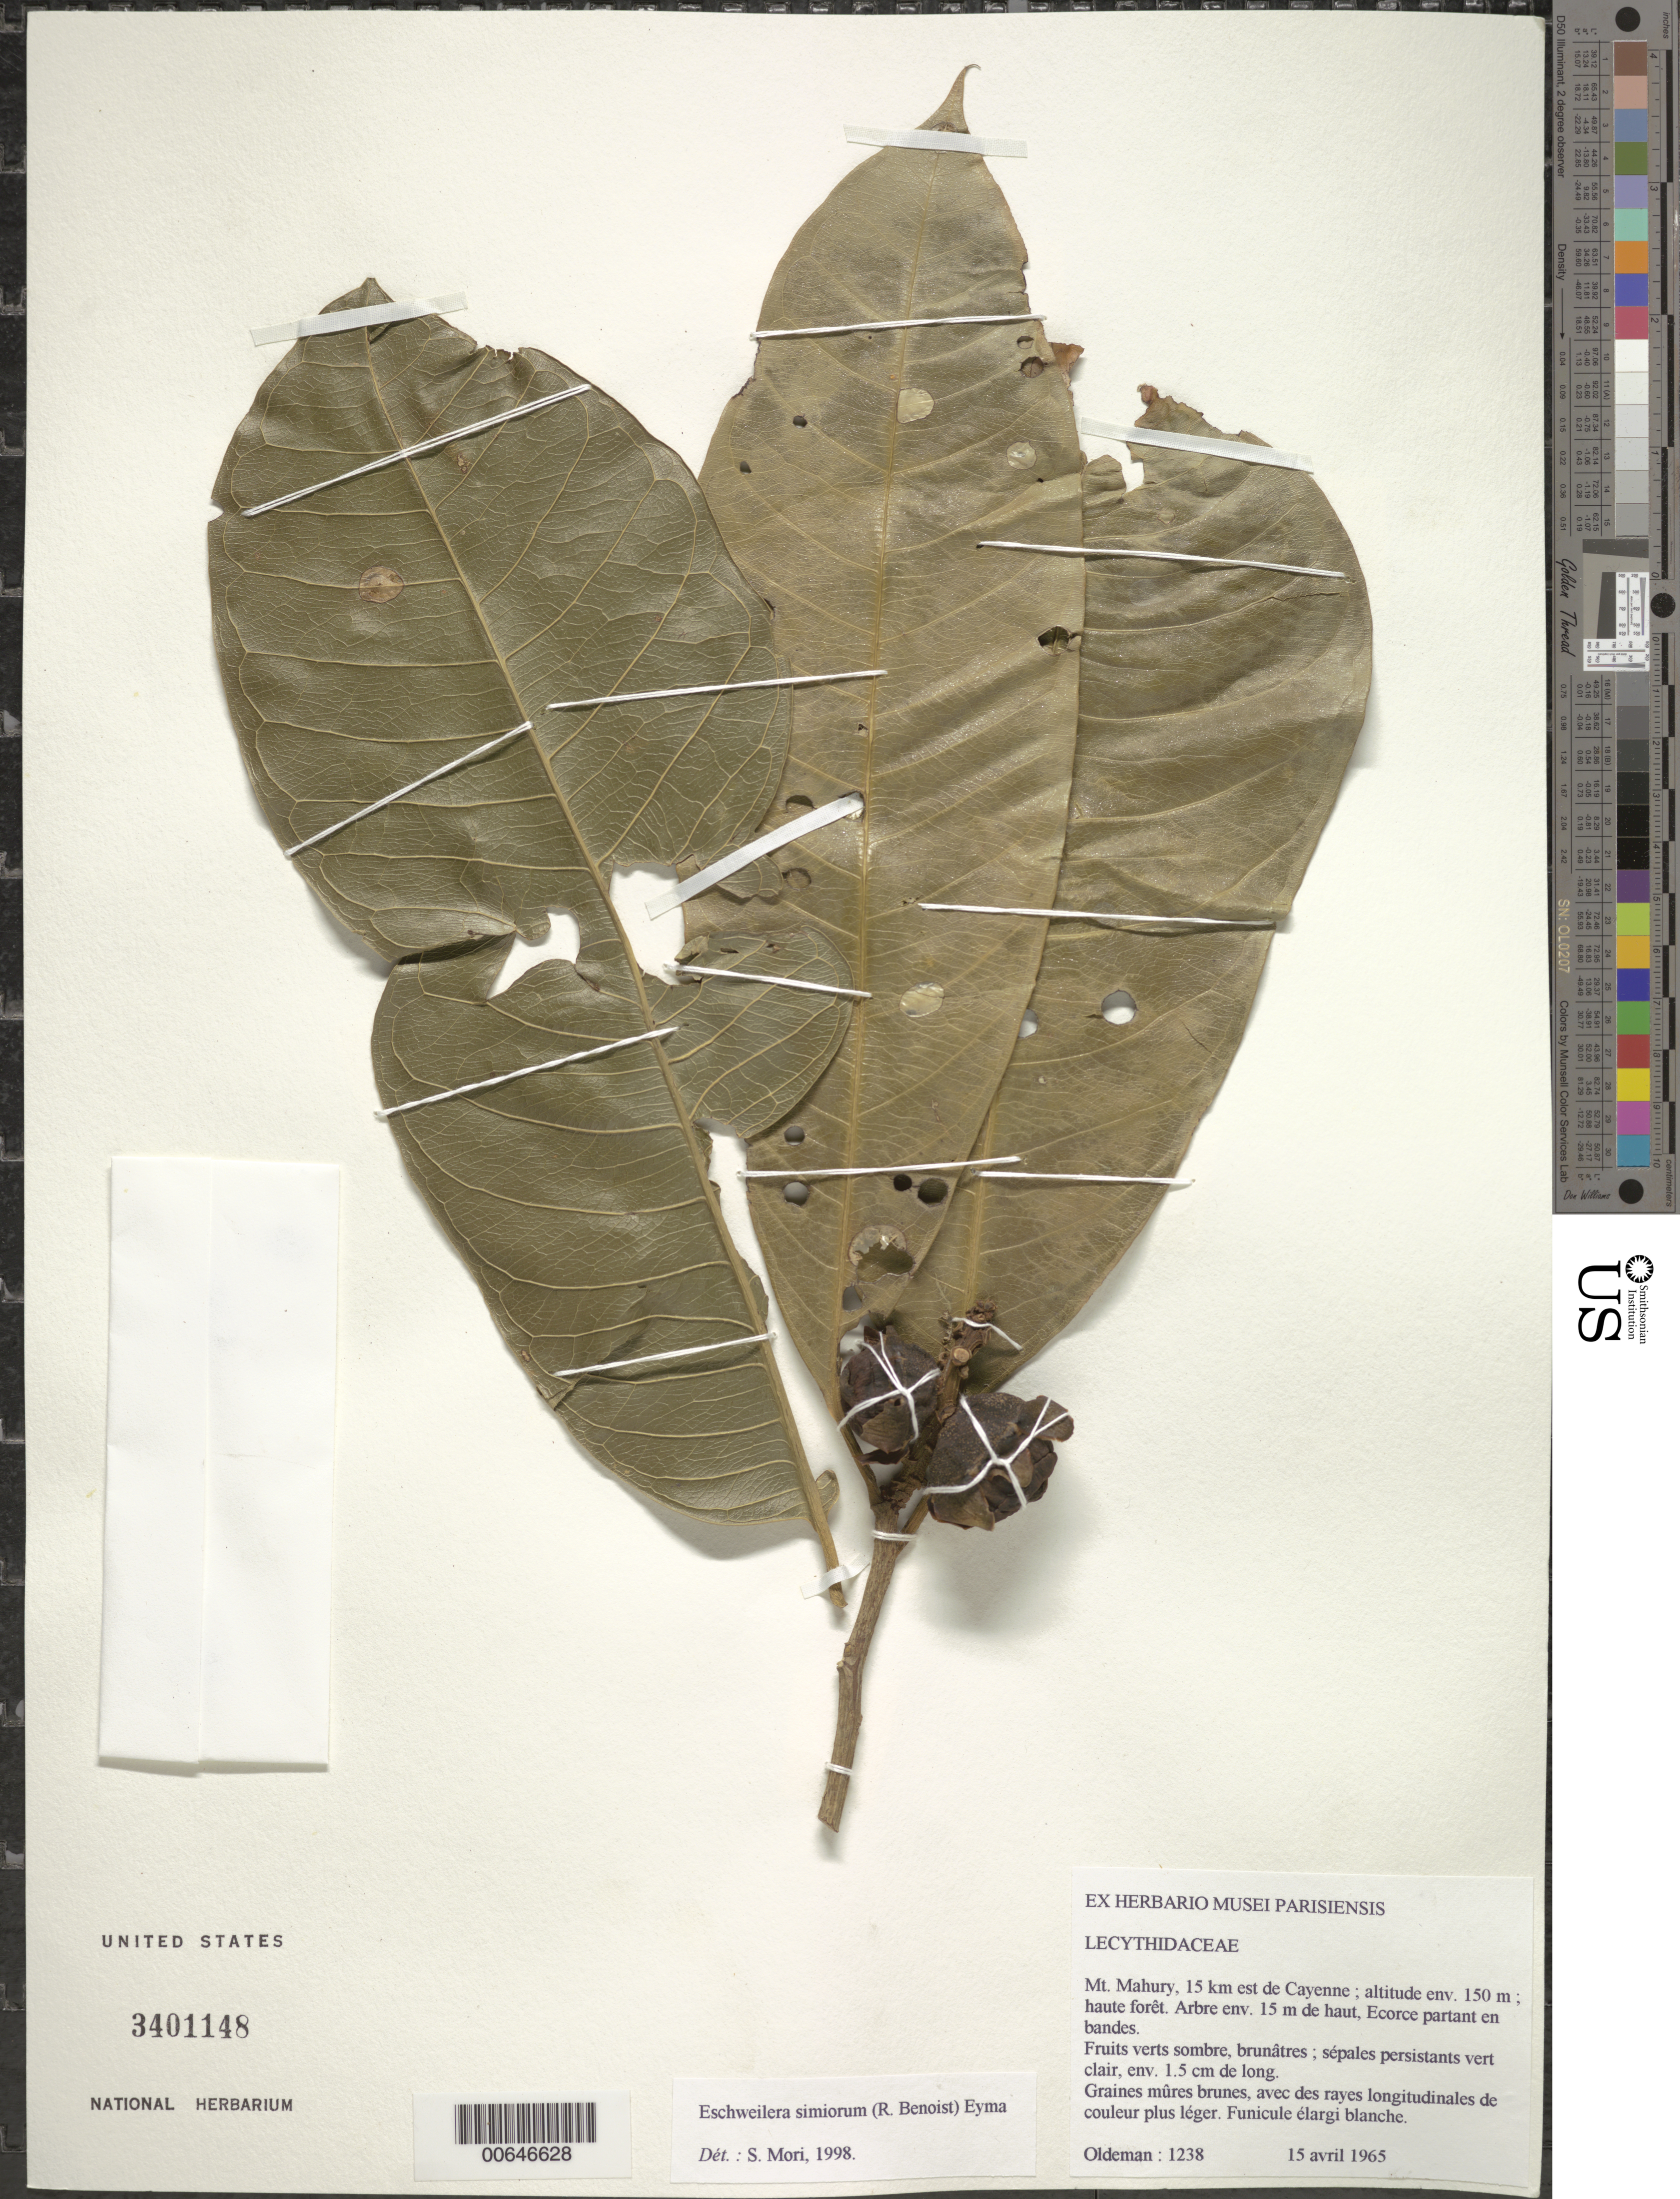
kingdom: Plantae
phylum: Tracheophyta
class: Magnoliopsida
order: Ericales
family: Lecythidaceae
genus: Eschweilera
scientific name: Eschweilera simiorum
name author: (Benoist) Eyma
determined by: Mori, Scott A.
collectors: R. Oldeman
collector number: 1238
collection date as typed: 15-Apr-65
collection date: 1965-04-15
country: French Guiana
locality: Montagne de Mahury, 15 km est de Cayenne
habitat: High forest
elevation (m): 150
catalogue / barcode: US 3401148